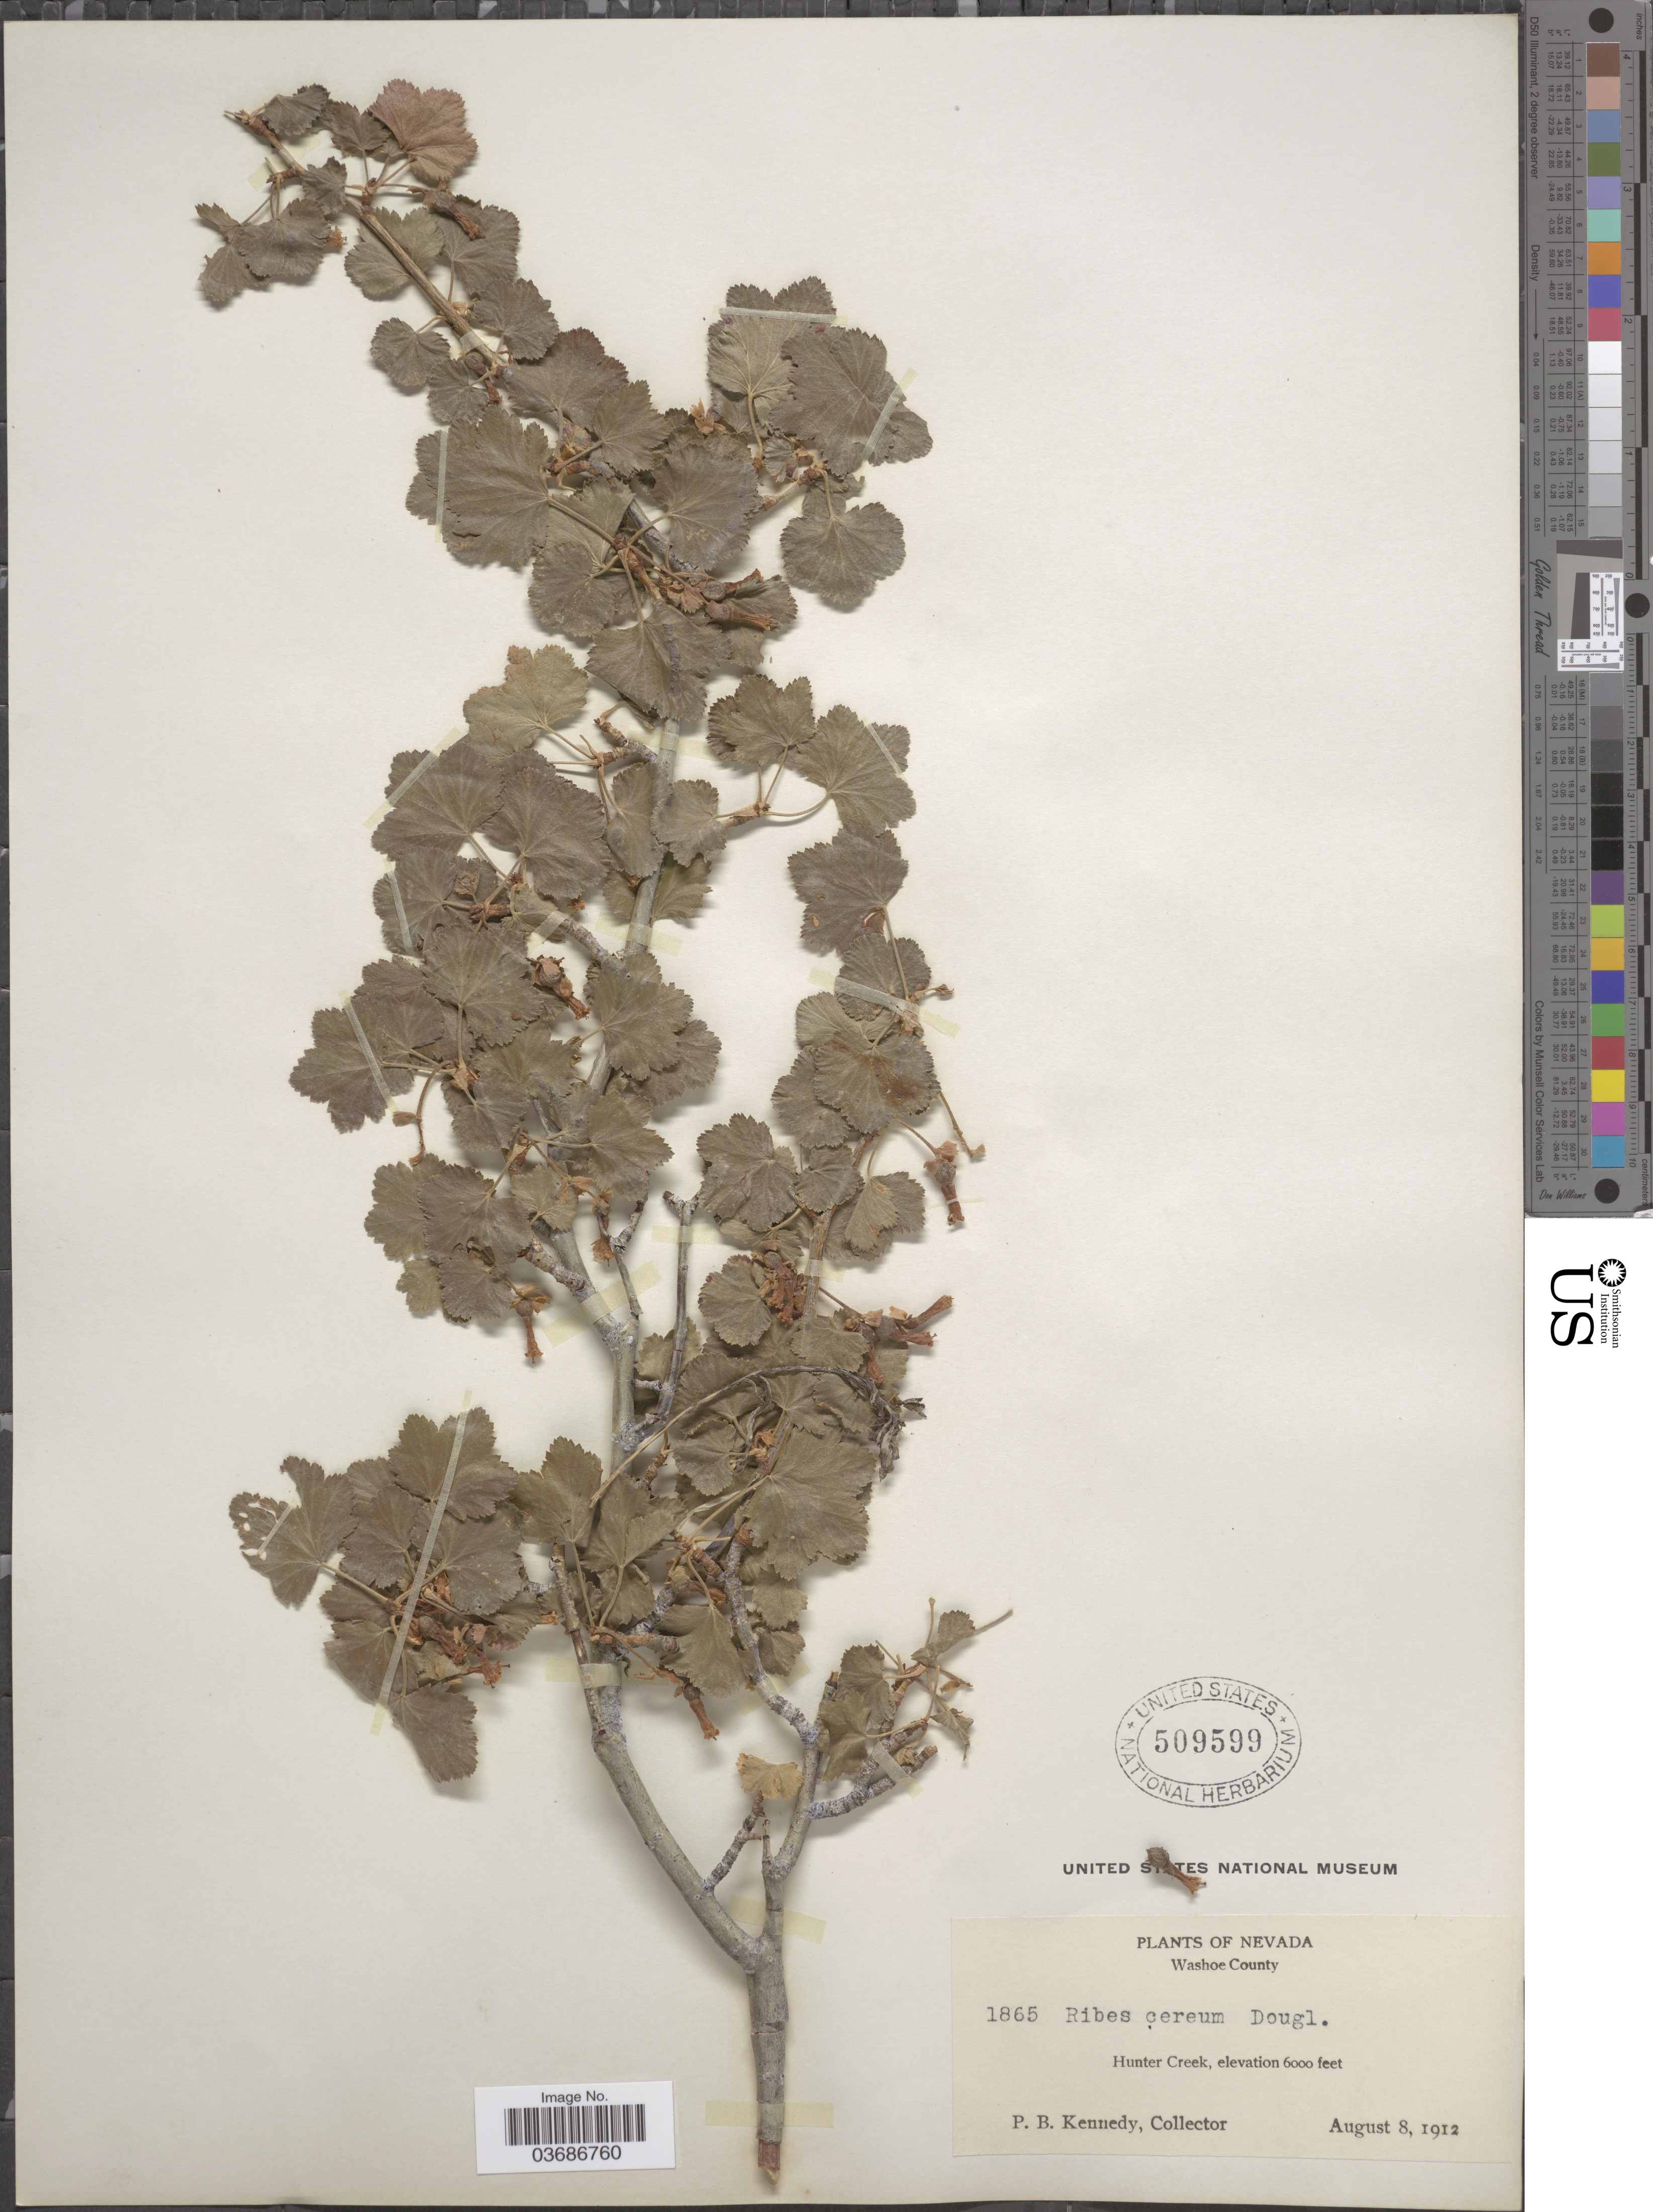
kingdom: Plantae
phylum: Tracheophyta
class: Magnoliopsida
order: Saxifragales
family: Grossulariaceae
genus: Ribes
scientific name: Ribes cereum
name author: Douglas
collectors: P. B. Kennedy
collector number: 1865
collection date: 1912-08-08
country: United States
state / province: Nevada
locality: Washoe County. Hunter Creek.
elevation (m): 1829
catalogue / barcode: US 509599